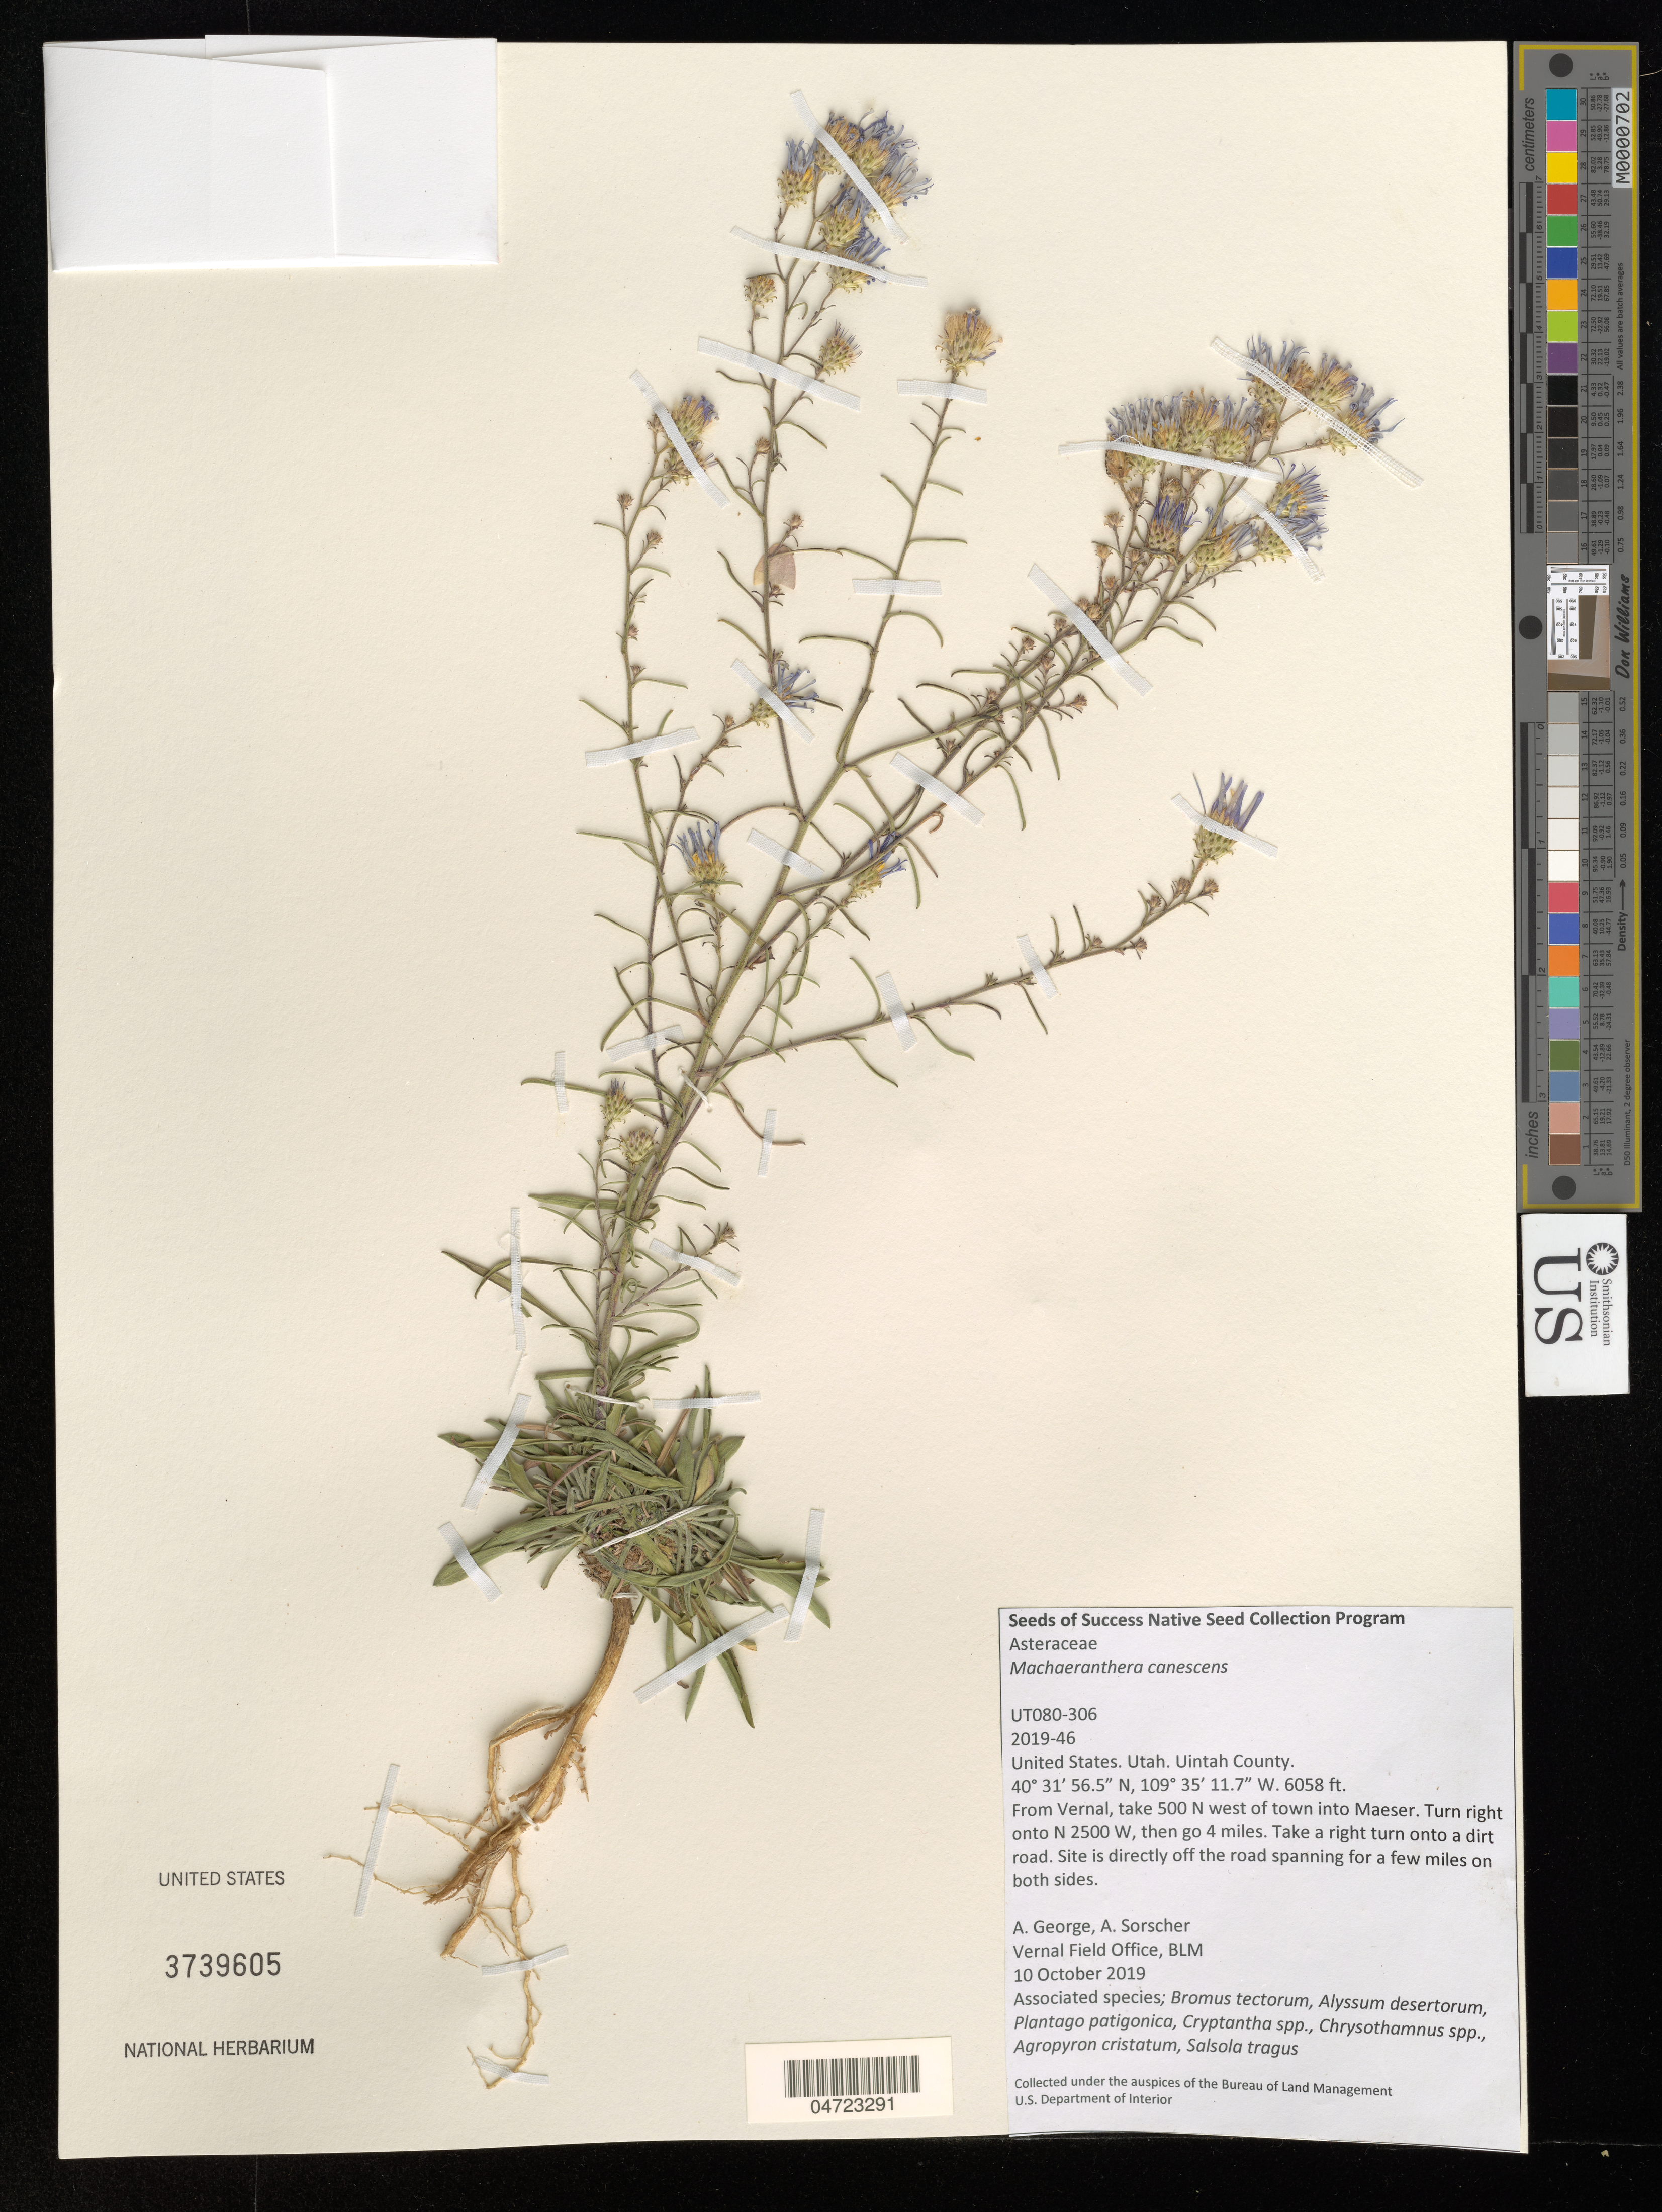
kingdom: Plantae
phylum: Tracheophyta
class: Magnoliopsida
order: Asterales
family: Asteraceae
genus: Machaeranthera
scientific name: Machaeranthera canescens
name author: (Pursh) A. Gray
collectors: A. George & A. Sorscher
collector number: UT080-306/2019-46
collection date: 2019-10-10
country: United States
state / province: Utah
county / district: Uintah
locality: Uintah County. From Vernal, take 500 N west of town into Maeser. Turn right onto N 2500 W, then go 4 miles. Take a right turn onto a dirt road. Site is directly off the road spanning for a few miles on both sides.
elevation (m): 1846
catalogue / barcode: US 3739605